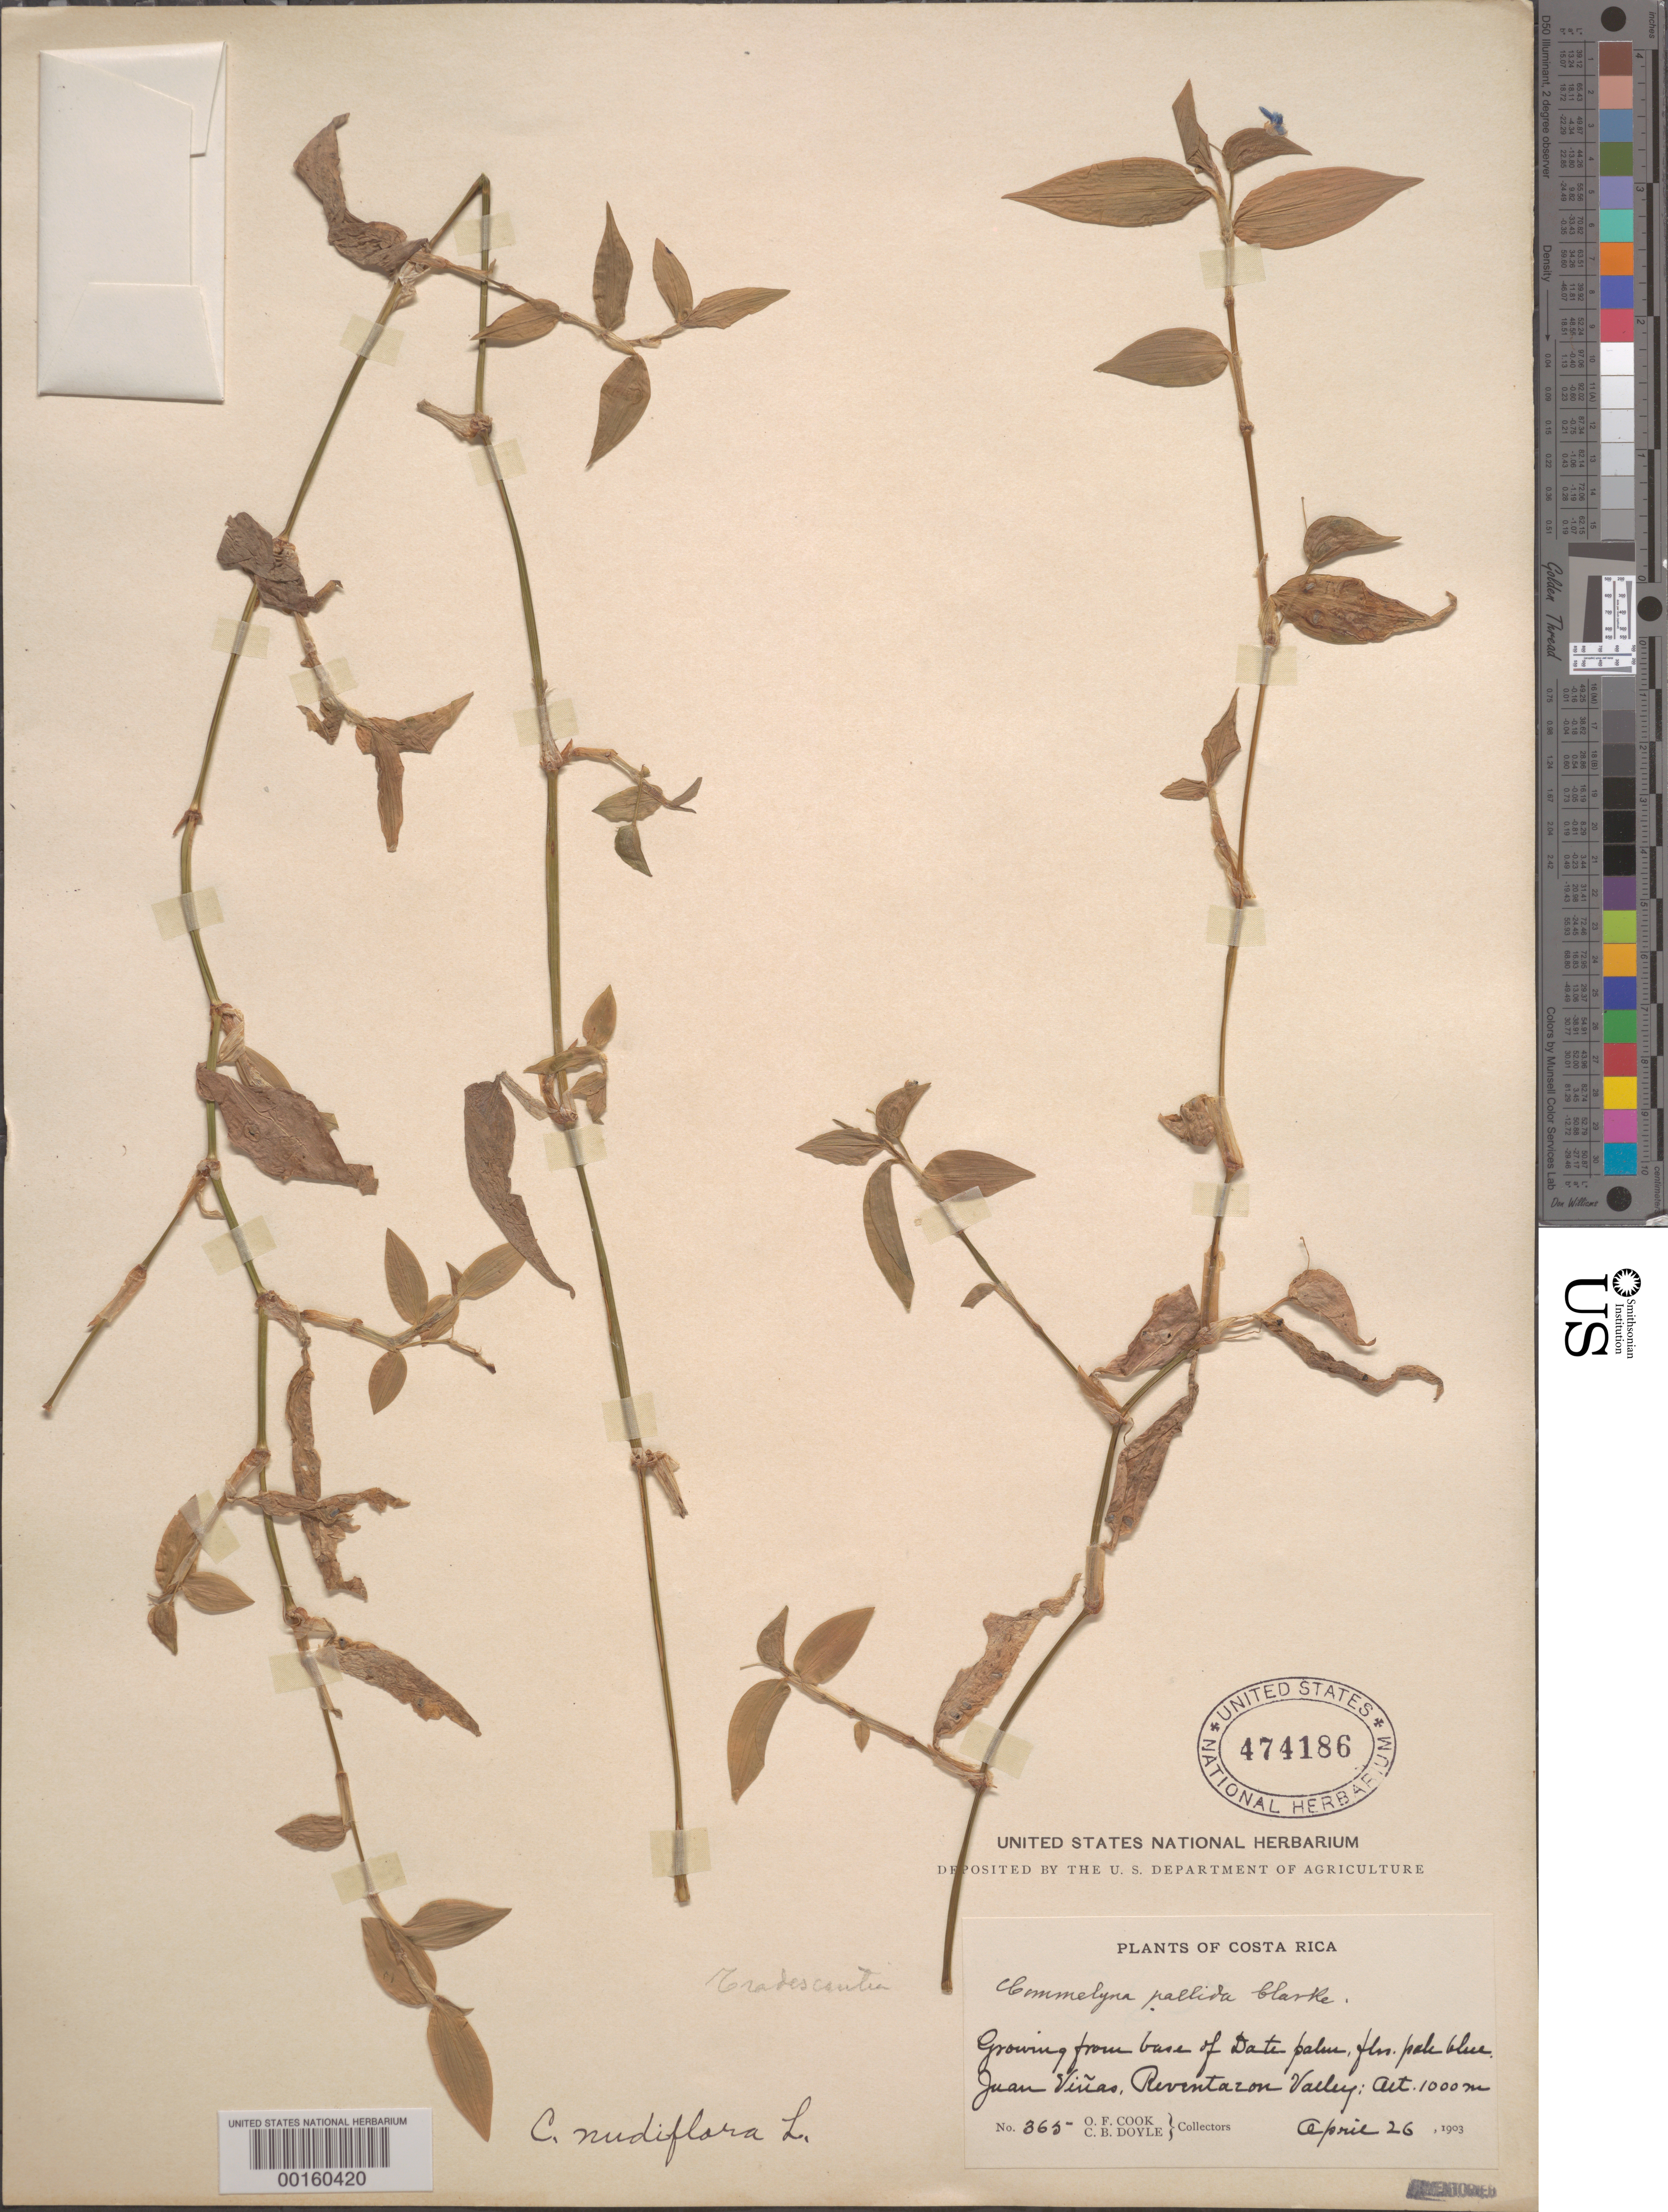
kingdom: Plantae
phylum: Tracheophyta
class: Liliopsida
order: Commelinales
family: Commelinaceae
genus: Commelina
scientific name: Commelina diffusa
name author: Burm. f.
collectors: O. F. Cook & C. Doyle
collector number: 365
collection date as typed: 26 Apr 1903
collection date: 1903-04-26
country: Costa Rica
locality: Juan Vinas, Reventazon Valley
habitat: Base of date palm tree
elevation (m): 1000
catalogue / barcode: US 474186